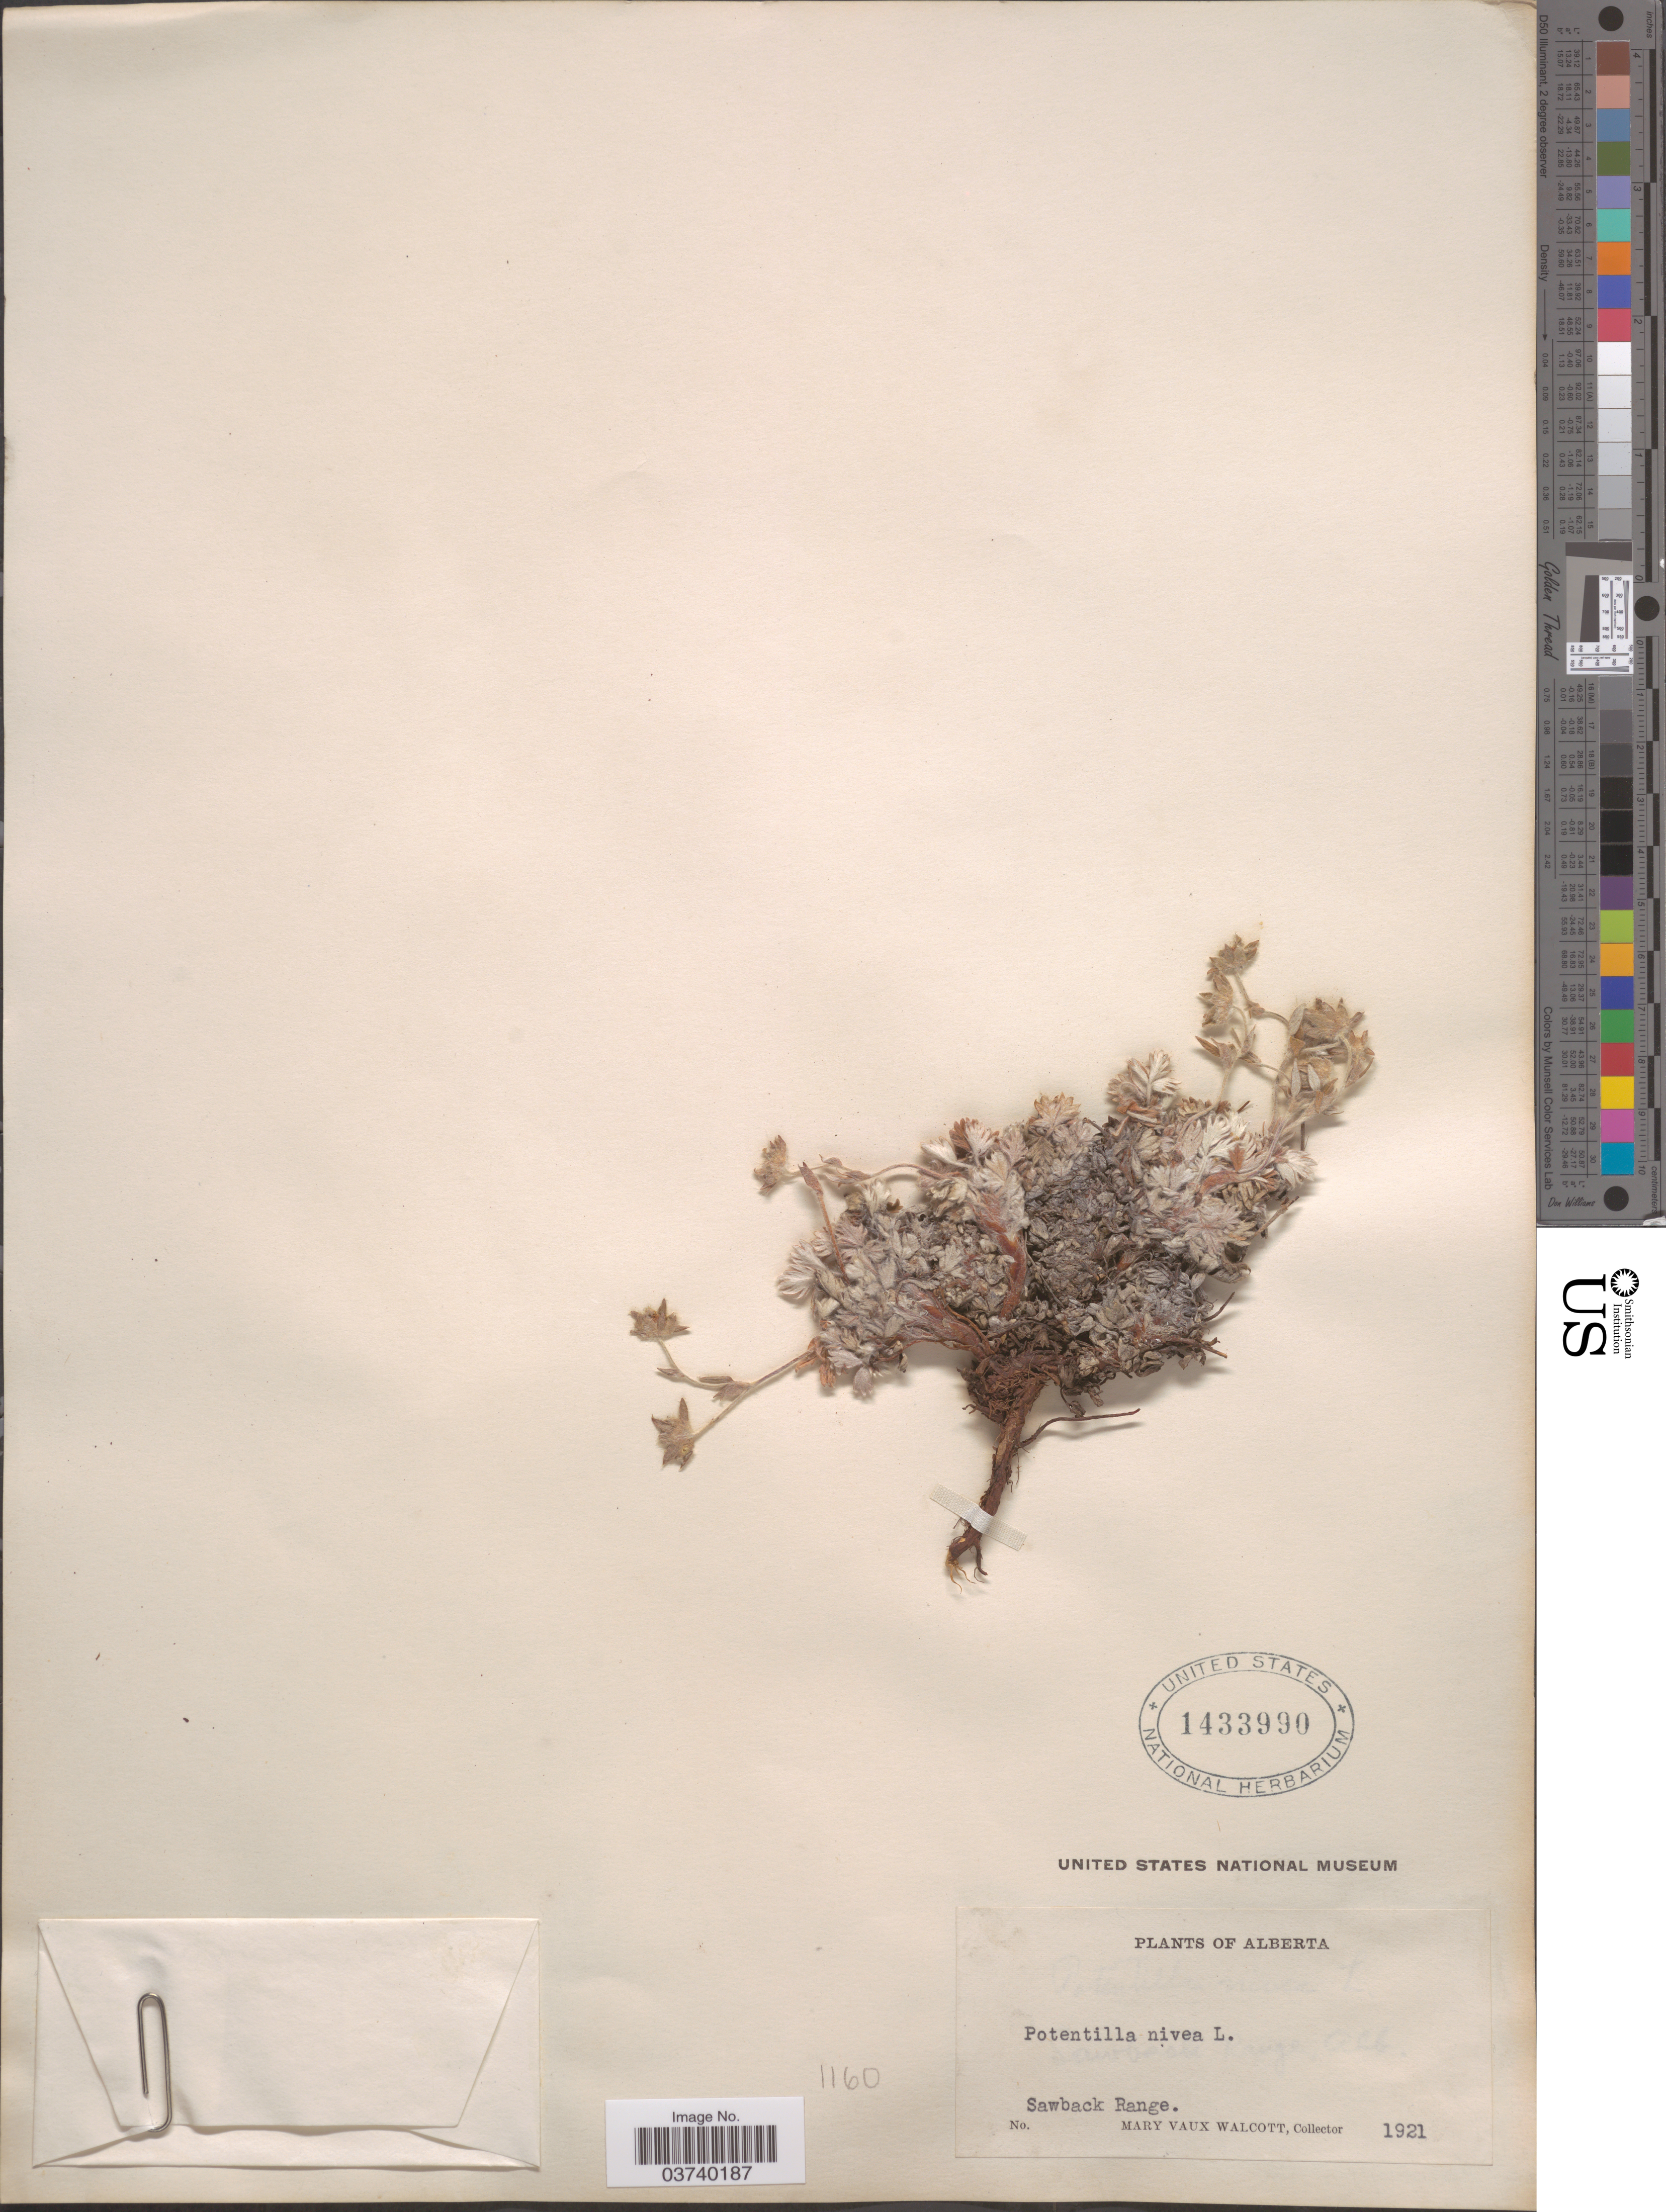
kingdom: Plantae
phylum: Tracheophyta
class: Magnoliopsida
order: Rosales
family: Rosaceae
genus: Potentilla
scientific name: Potentilla nivea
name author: L.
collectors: M. Walcott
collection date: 1921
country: Canada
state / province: Alberta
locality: Sawback Range.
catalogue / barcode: US 1433990